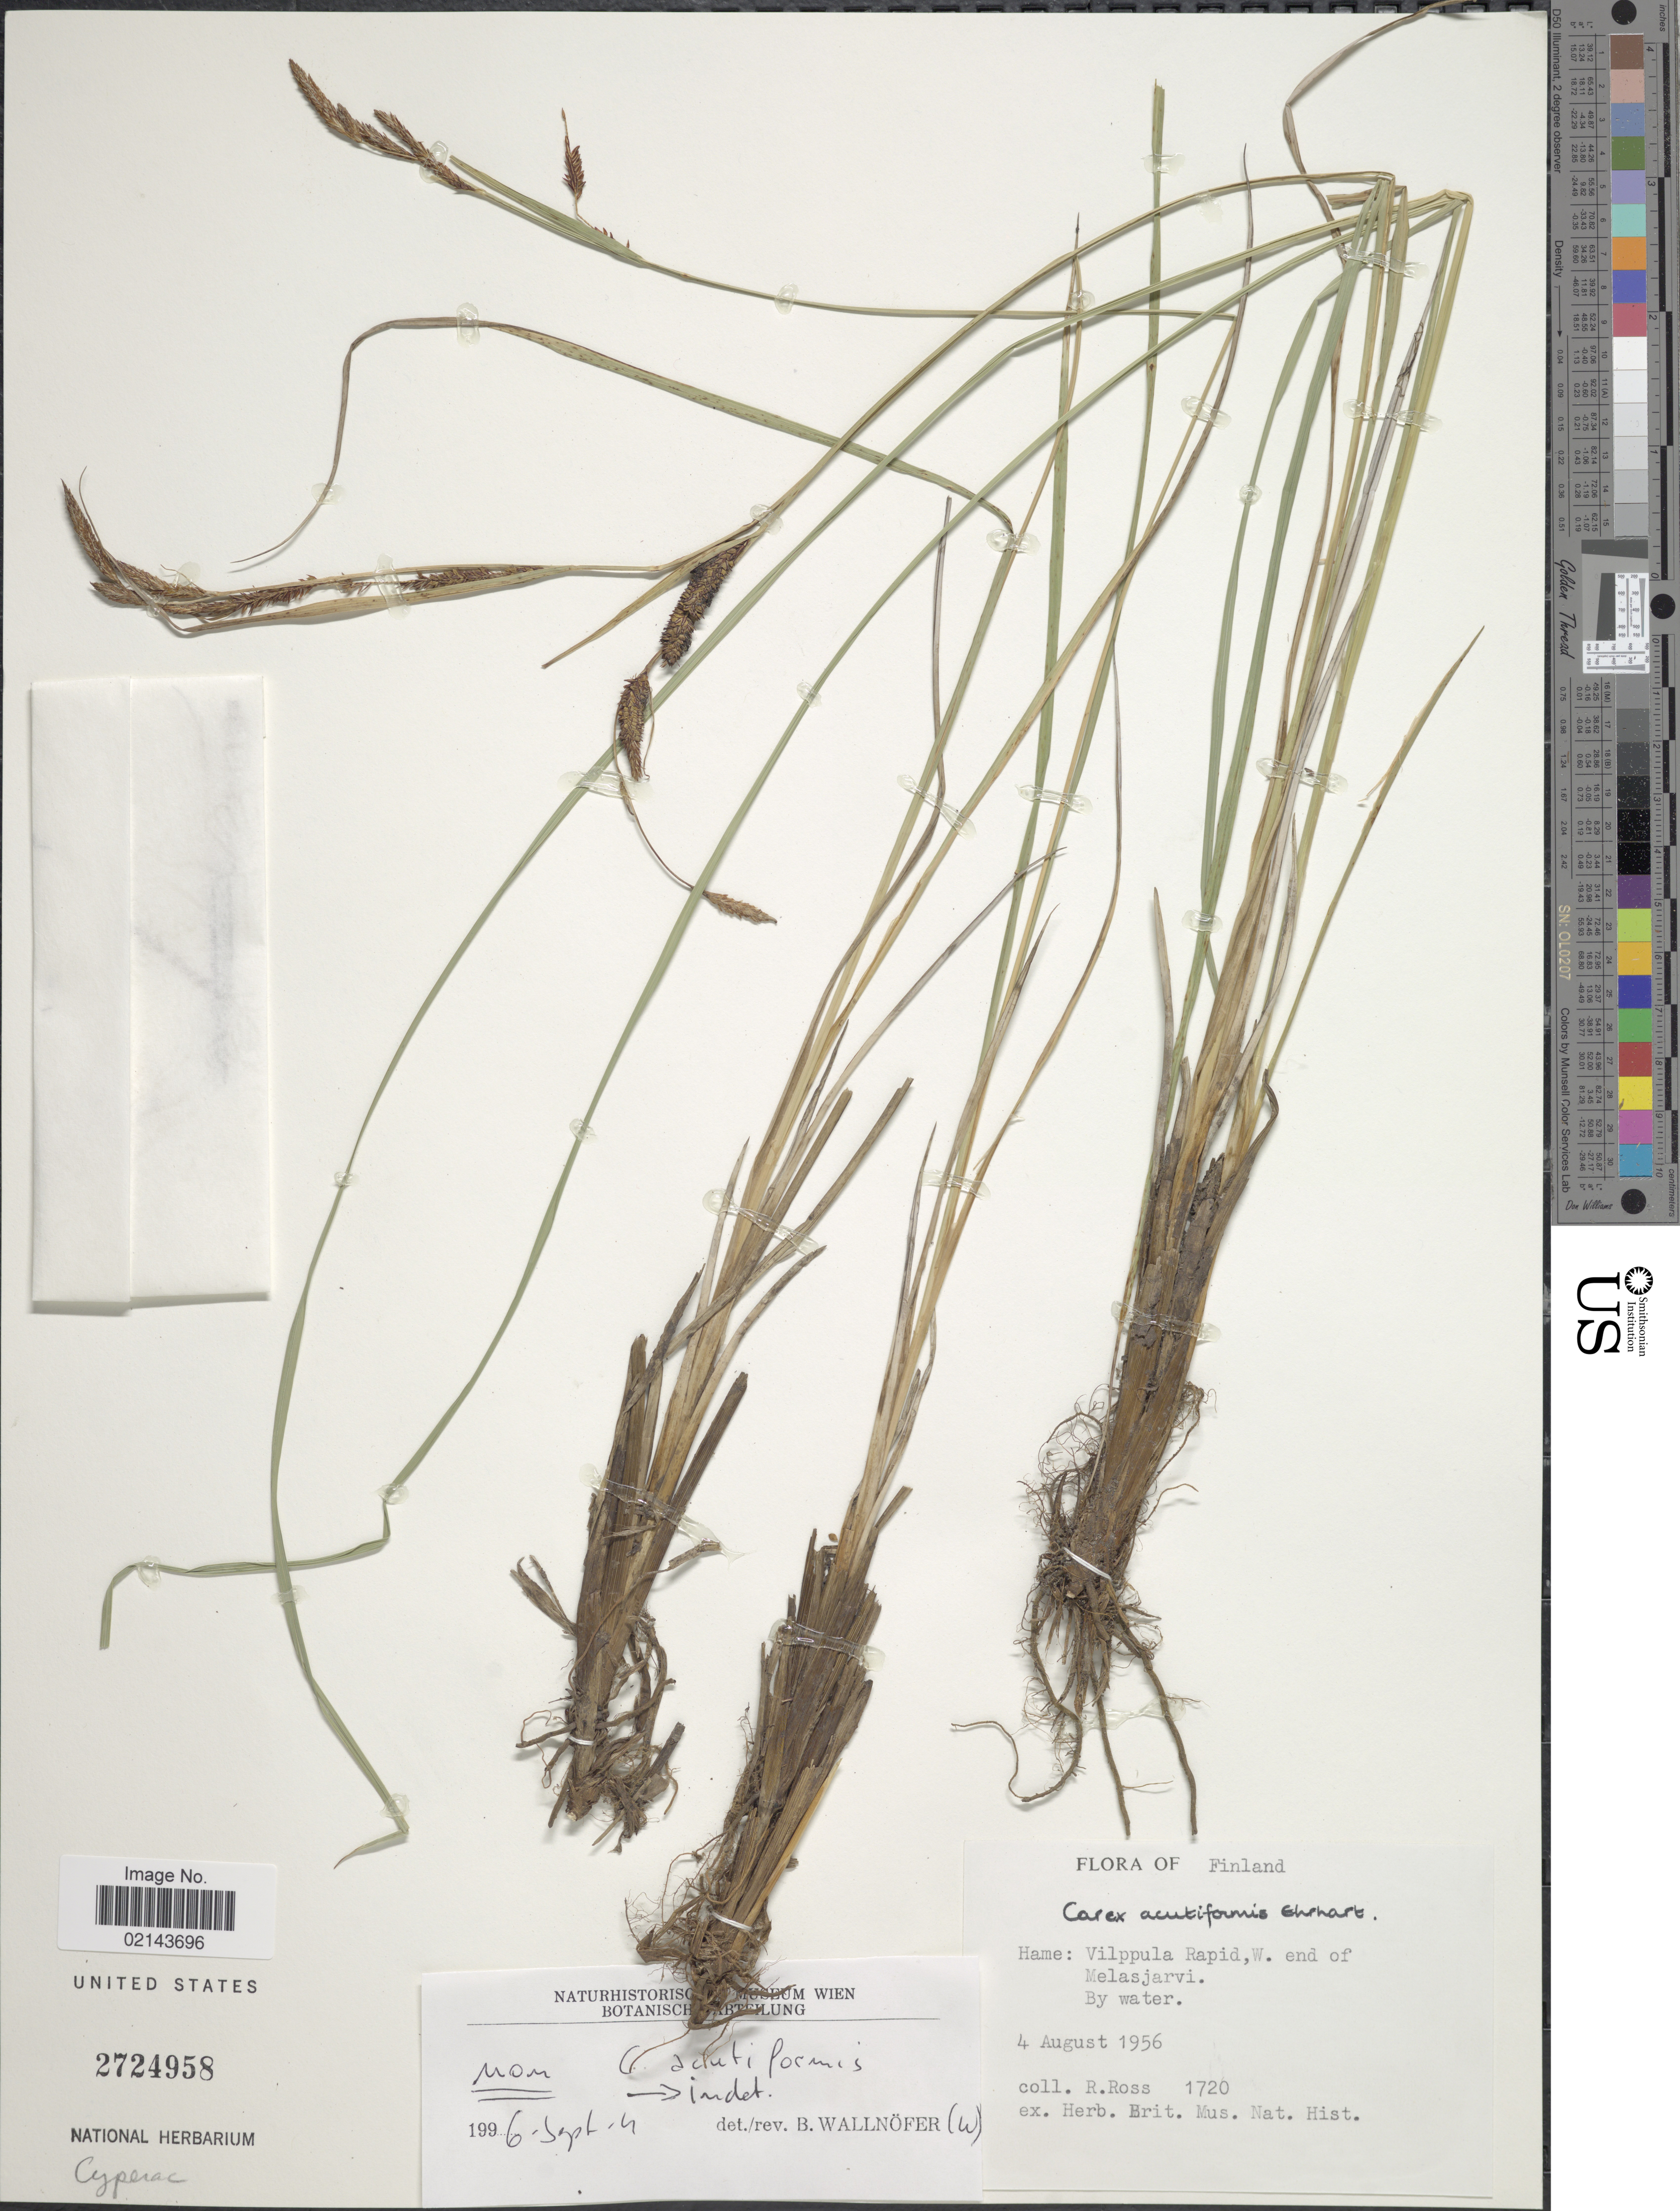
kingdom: Plantae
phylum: Tracheophyta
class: Liliopsida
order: Poales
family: Cyperaceae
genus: Carex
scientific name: Carex sp.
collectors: R. Ross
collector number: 1720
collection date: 1956-08-04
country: Finland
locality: Hame: Vippula Rapid, W end of Melasjarvi. By water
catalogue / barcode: US 2724958